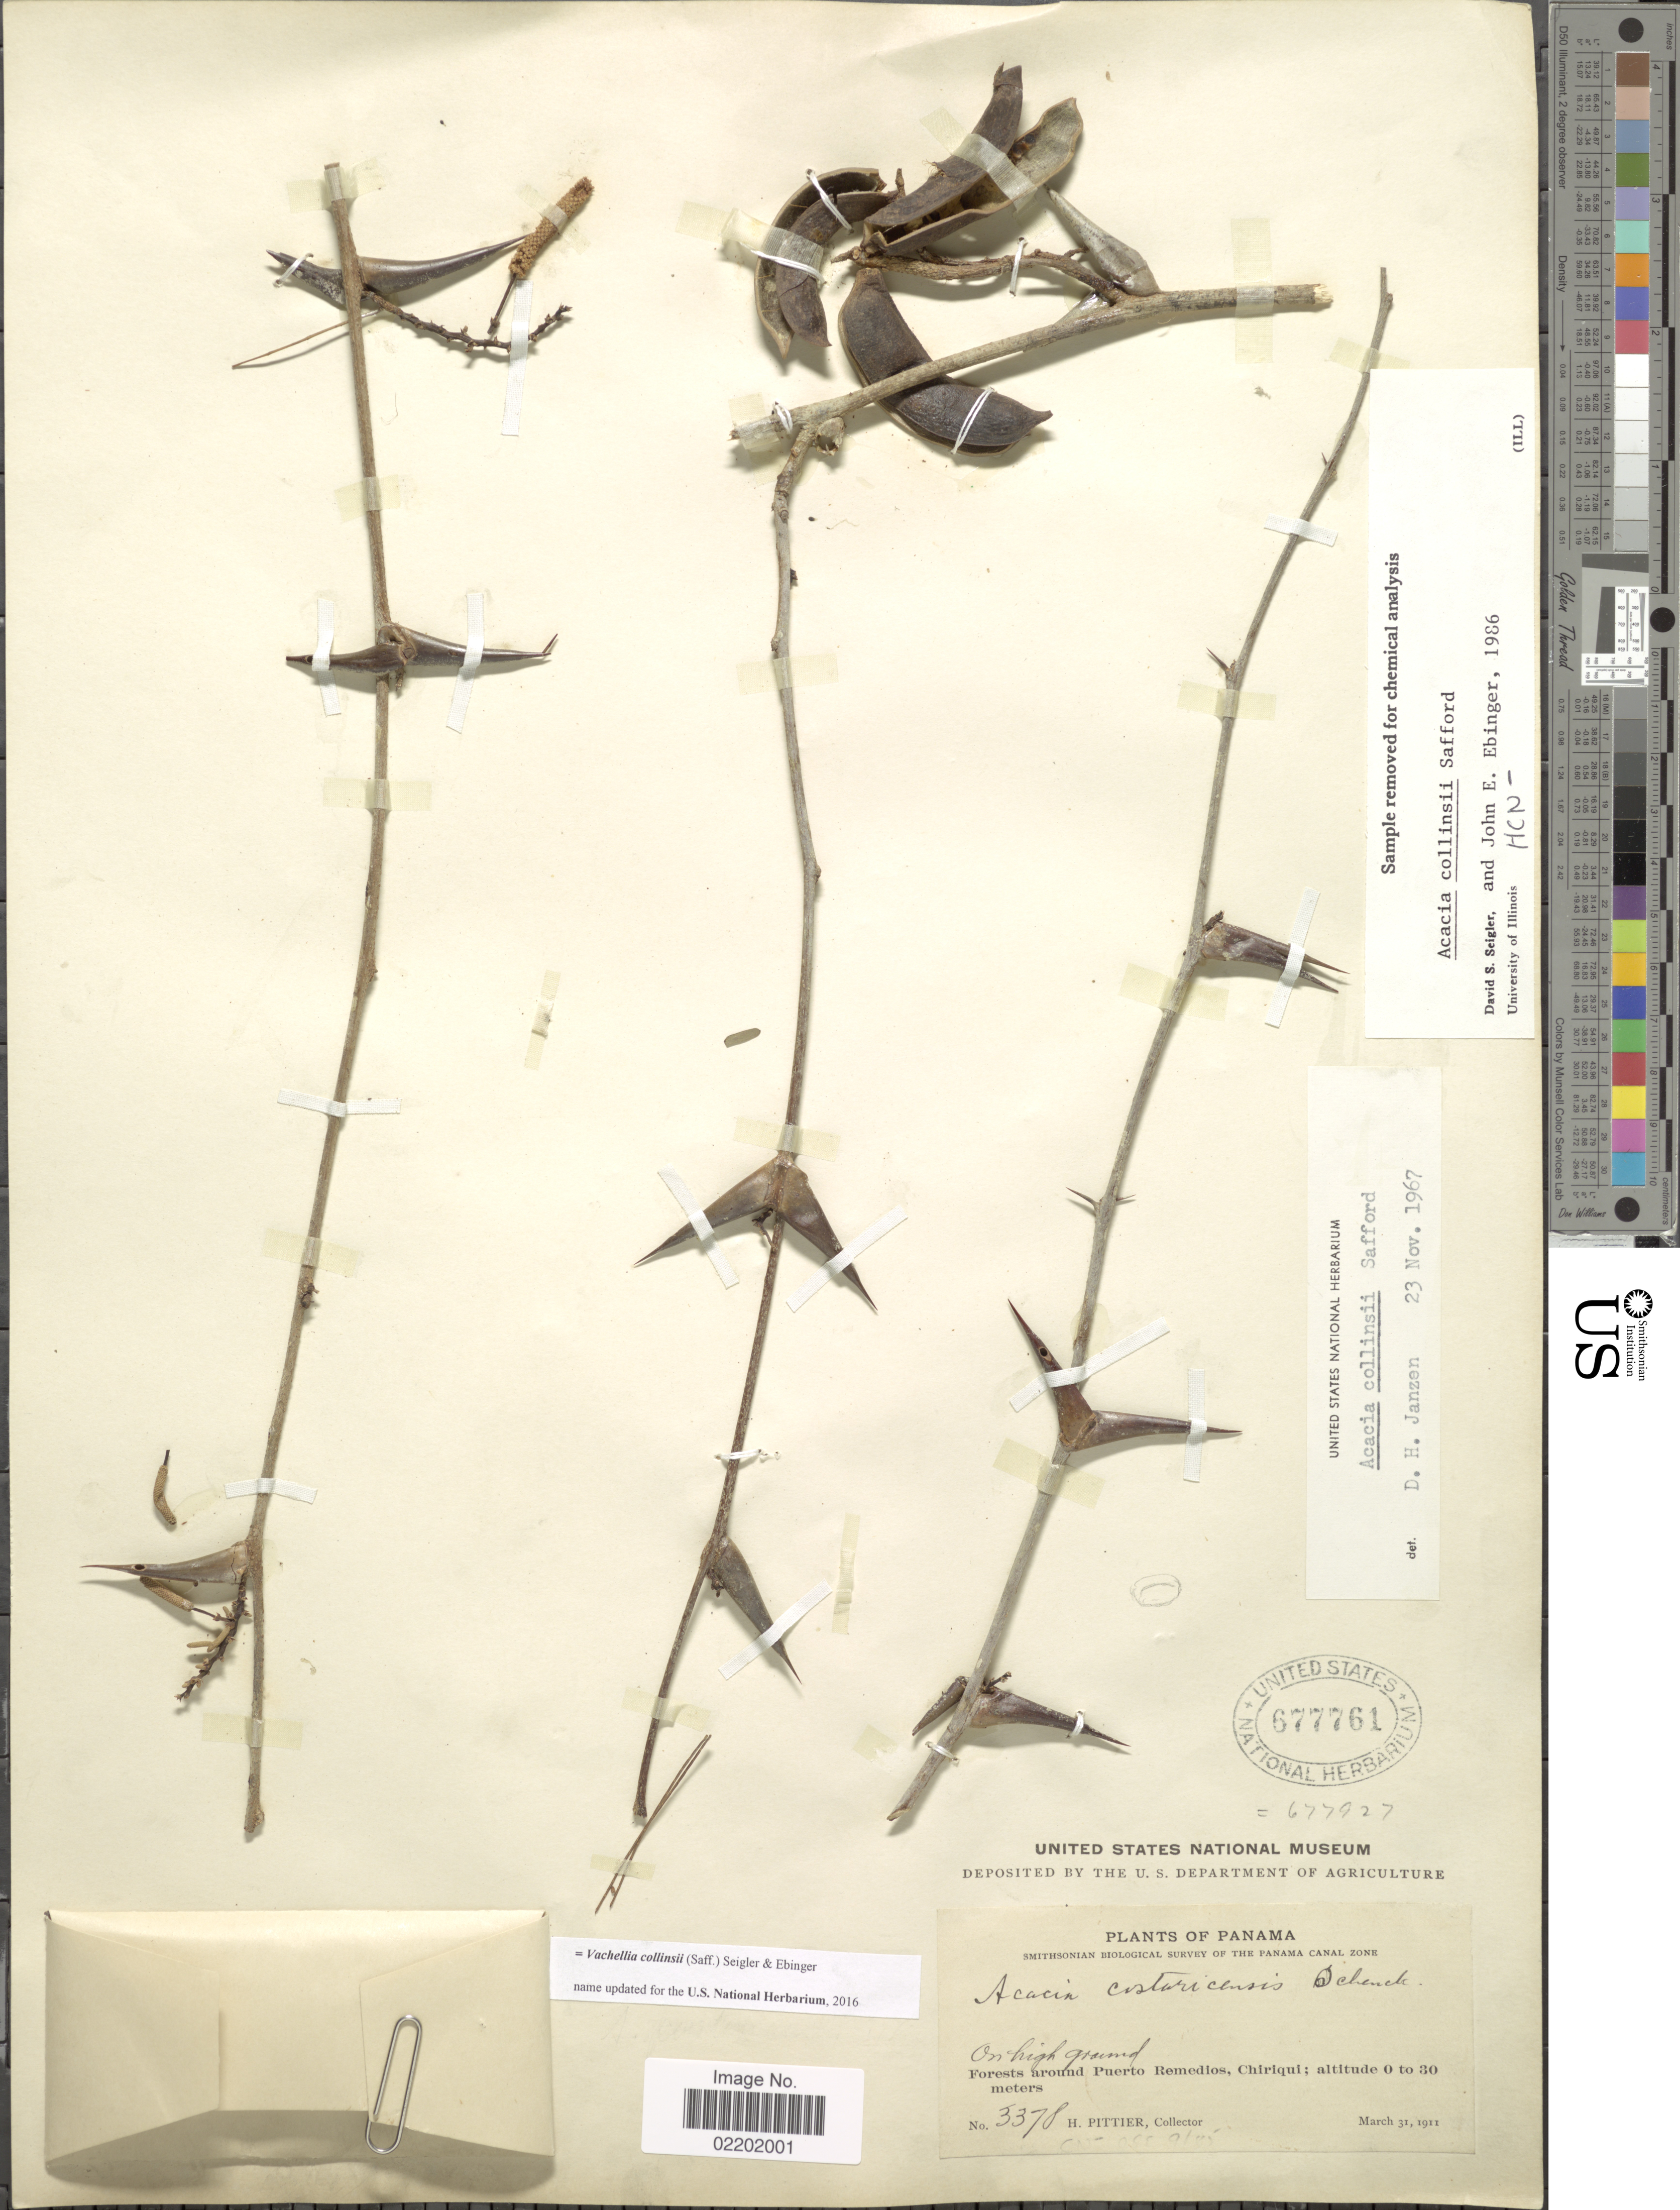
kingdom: Plantae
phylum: Tracheophyta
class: Magnoliopsida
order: Fabales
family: Fabaceae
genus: Vachellia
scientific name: Vachellia collinsii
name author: (Saff.) Seigler & Ebinger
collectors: H. F. Pittier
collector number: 3378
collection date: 1911-03-31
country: Panama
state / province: Chiriqui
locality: Forests around Puerto Remedios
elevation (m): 0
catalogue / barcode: US 677761